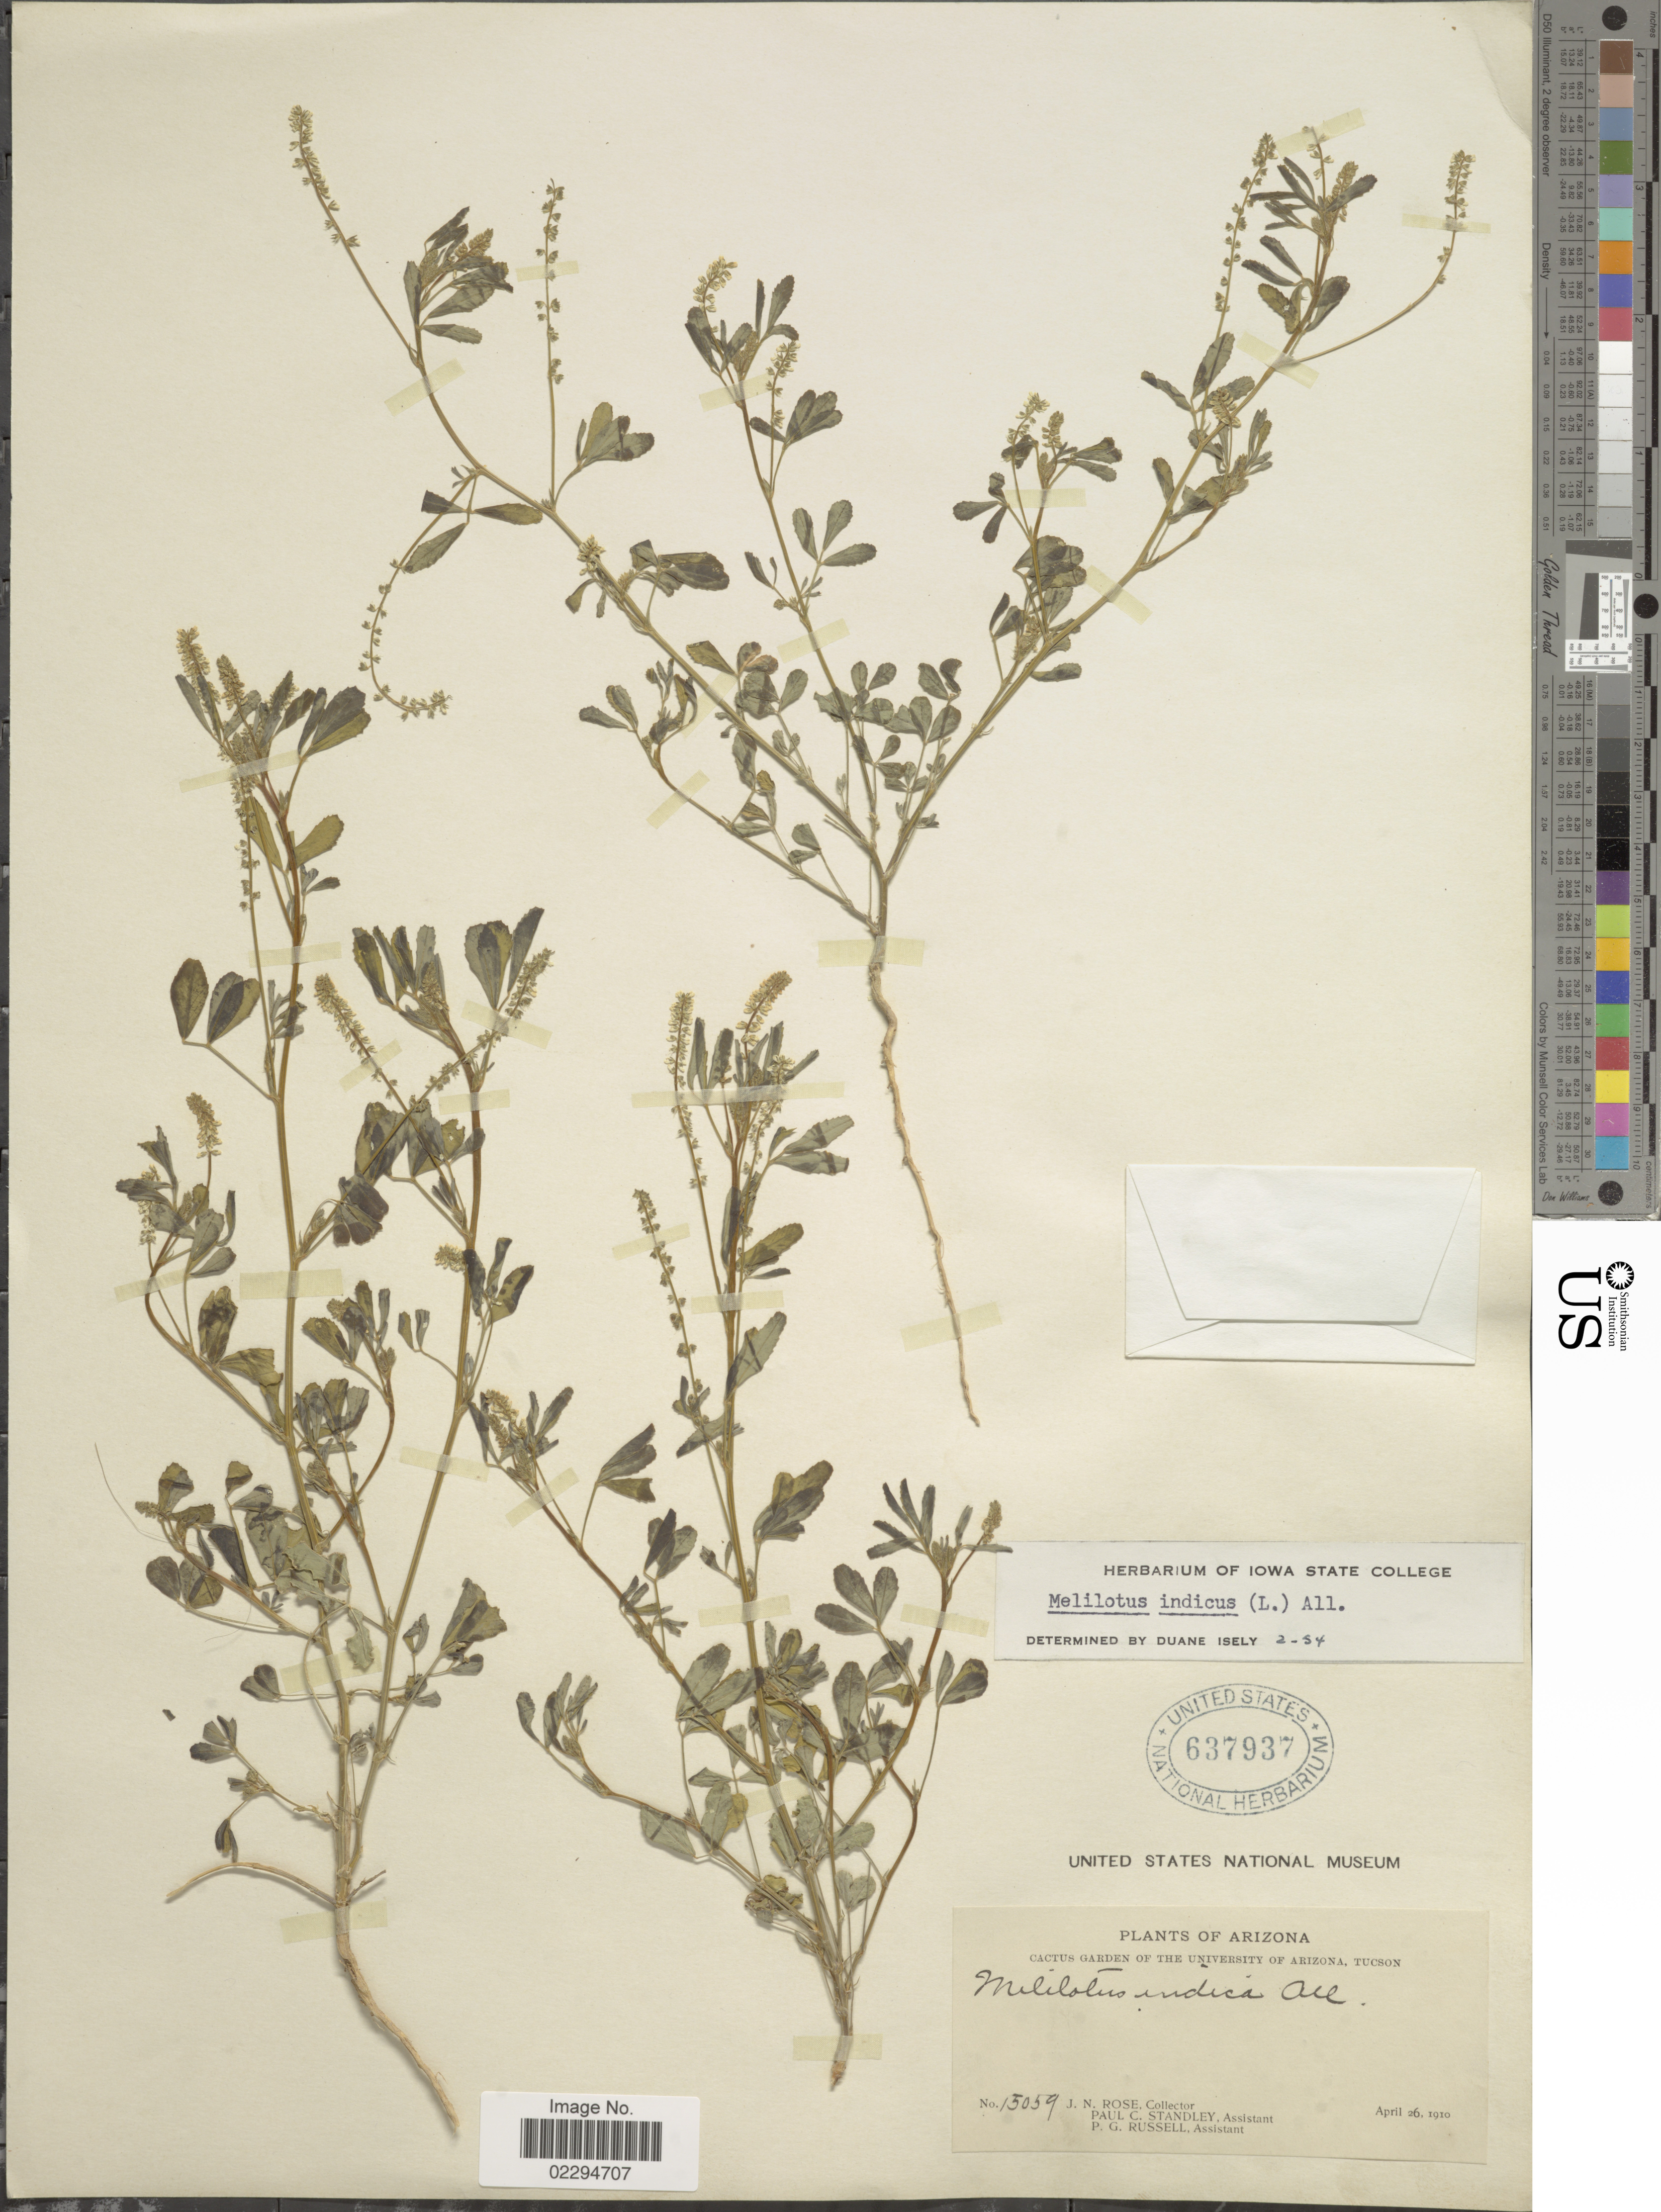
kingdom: Plantae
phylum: Tracheophyta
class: Magnoliopsida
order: Fabales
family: Fabaceae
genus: Melilotus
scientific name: Melilotus indicus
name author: (L.) All.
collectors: J. N. Rose, P. C. Standley & P. G. Russell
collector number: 15059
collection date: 1910-04-26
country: United States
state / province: Arizona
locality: Cactus garden of the University of Arizona, Tucson [unsure placement]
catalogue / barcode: US 637937